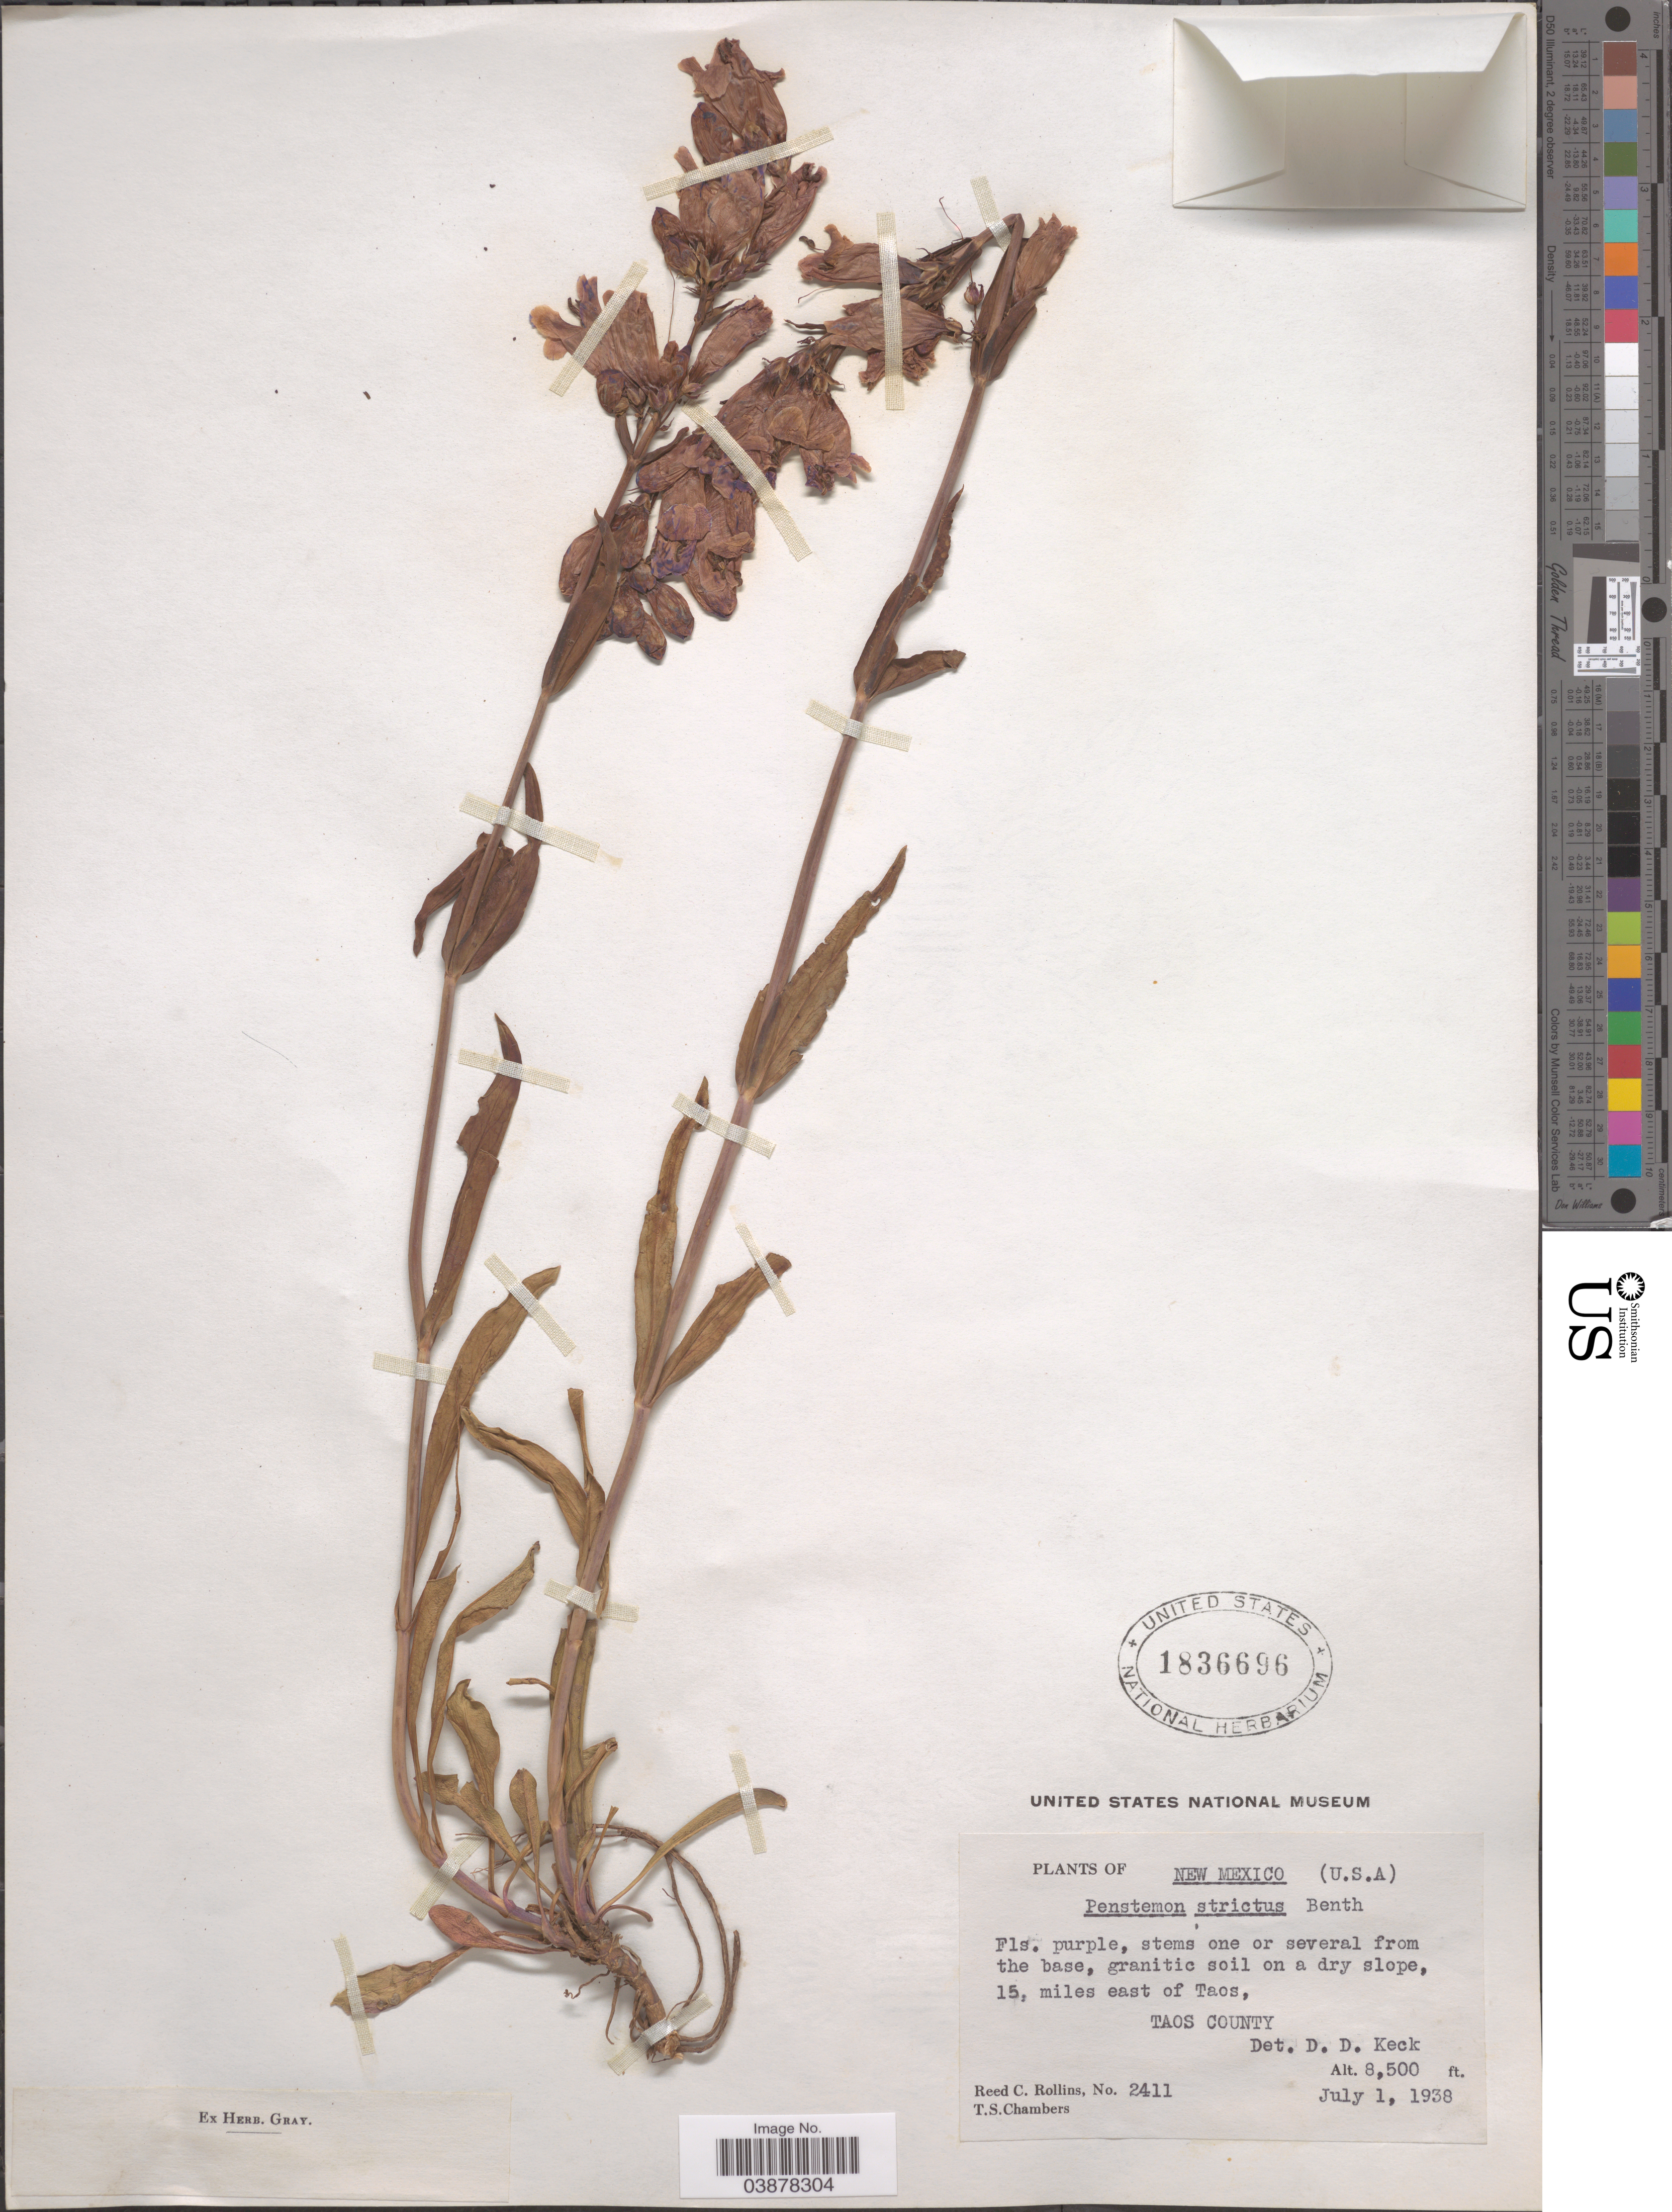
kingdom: Plantae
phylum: Tracheophyta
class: Magnoliopsida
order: Lamiales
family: Plantaginaceae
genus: Penstemon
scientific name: Penstemon strictus subsp. strictus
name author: Benth.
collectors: R. C. Rollins & T. Chambers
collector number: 2411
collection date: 1938-07-01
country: United States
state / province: New Mexico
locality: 15 miles east of Taos, Taos County.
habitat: granitic soil on a dry slope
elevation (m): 2591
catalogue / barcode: US 1836696